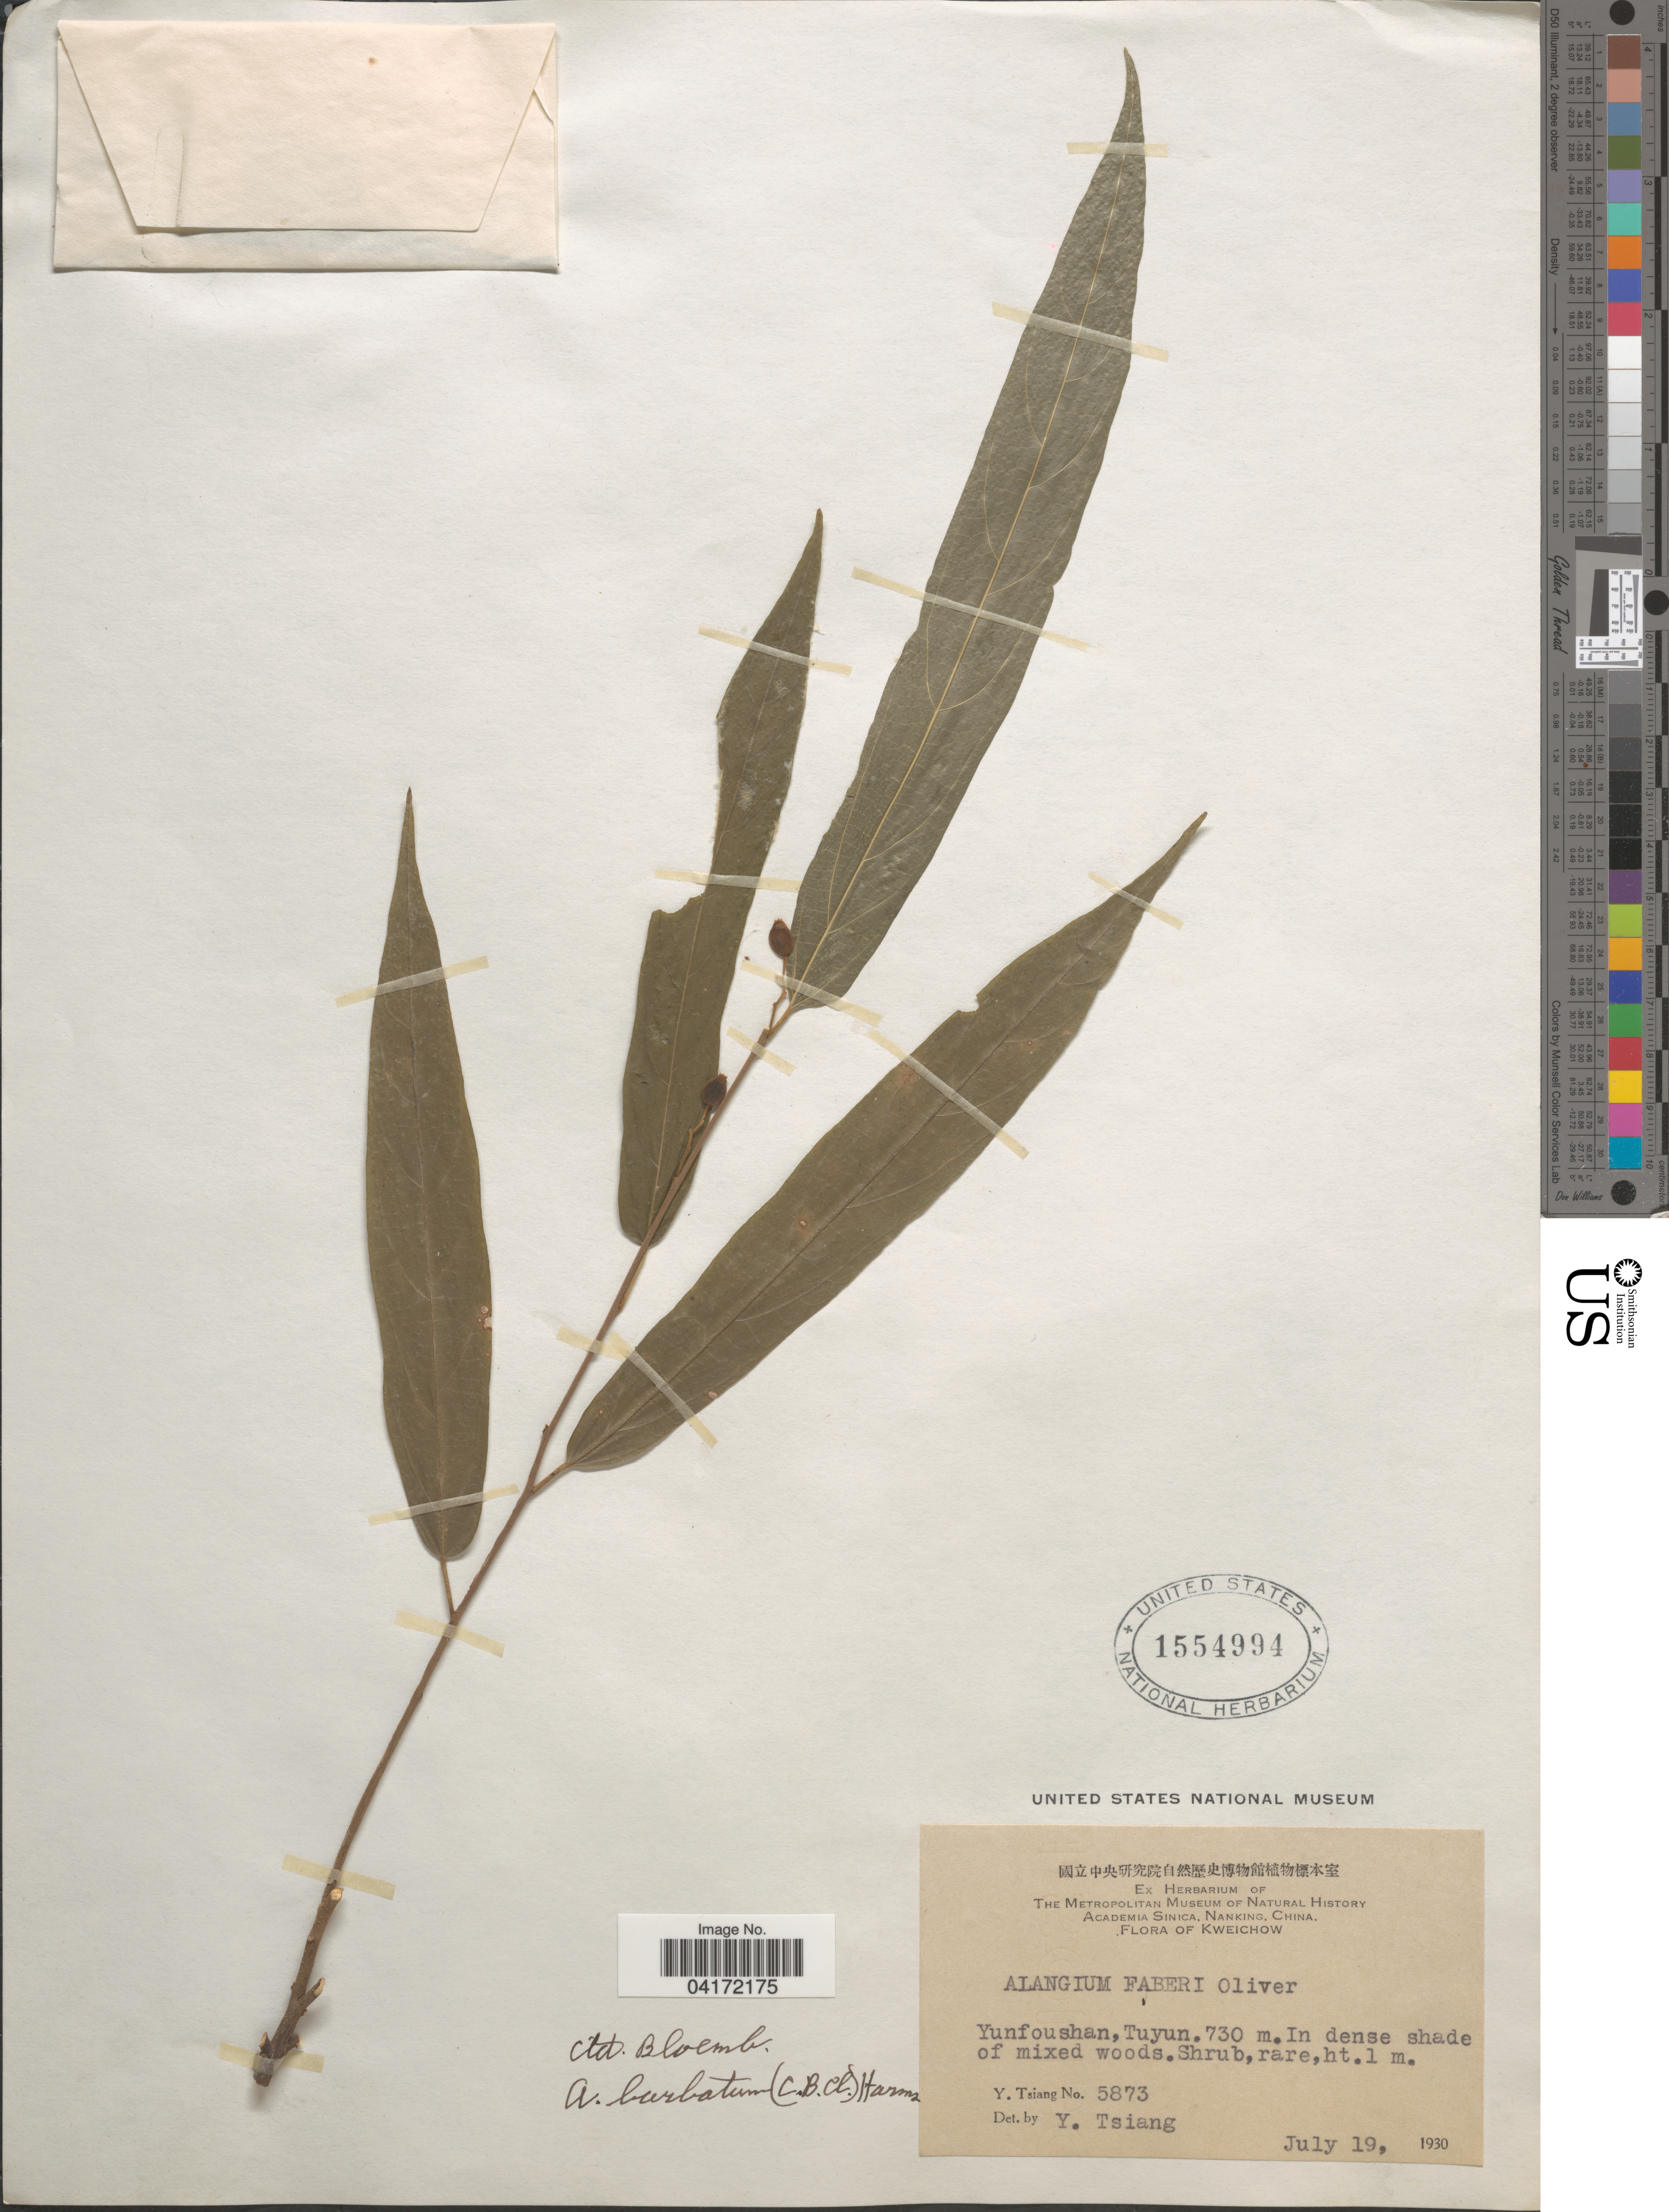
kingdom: Plantae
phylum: Tracheophyta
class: Magnoliopsida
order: Cornales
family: Cornaceae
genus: Alangium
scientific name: Alangium faberi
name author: Oliv.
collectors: Y. Tsiang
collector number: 5873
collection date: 1930-07-19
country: China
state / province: Guizhou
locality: Kweichow. Yunfoushan, Tuyun.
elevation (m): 730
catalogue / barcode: US 1554994